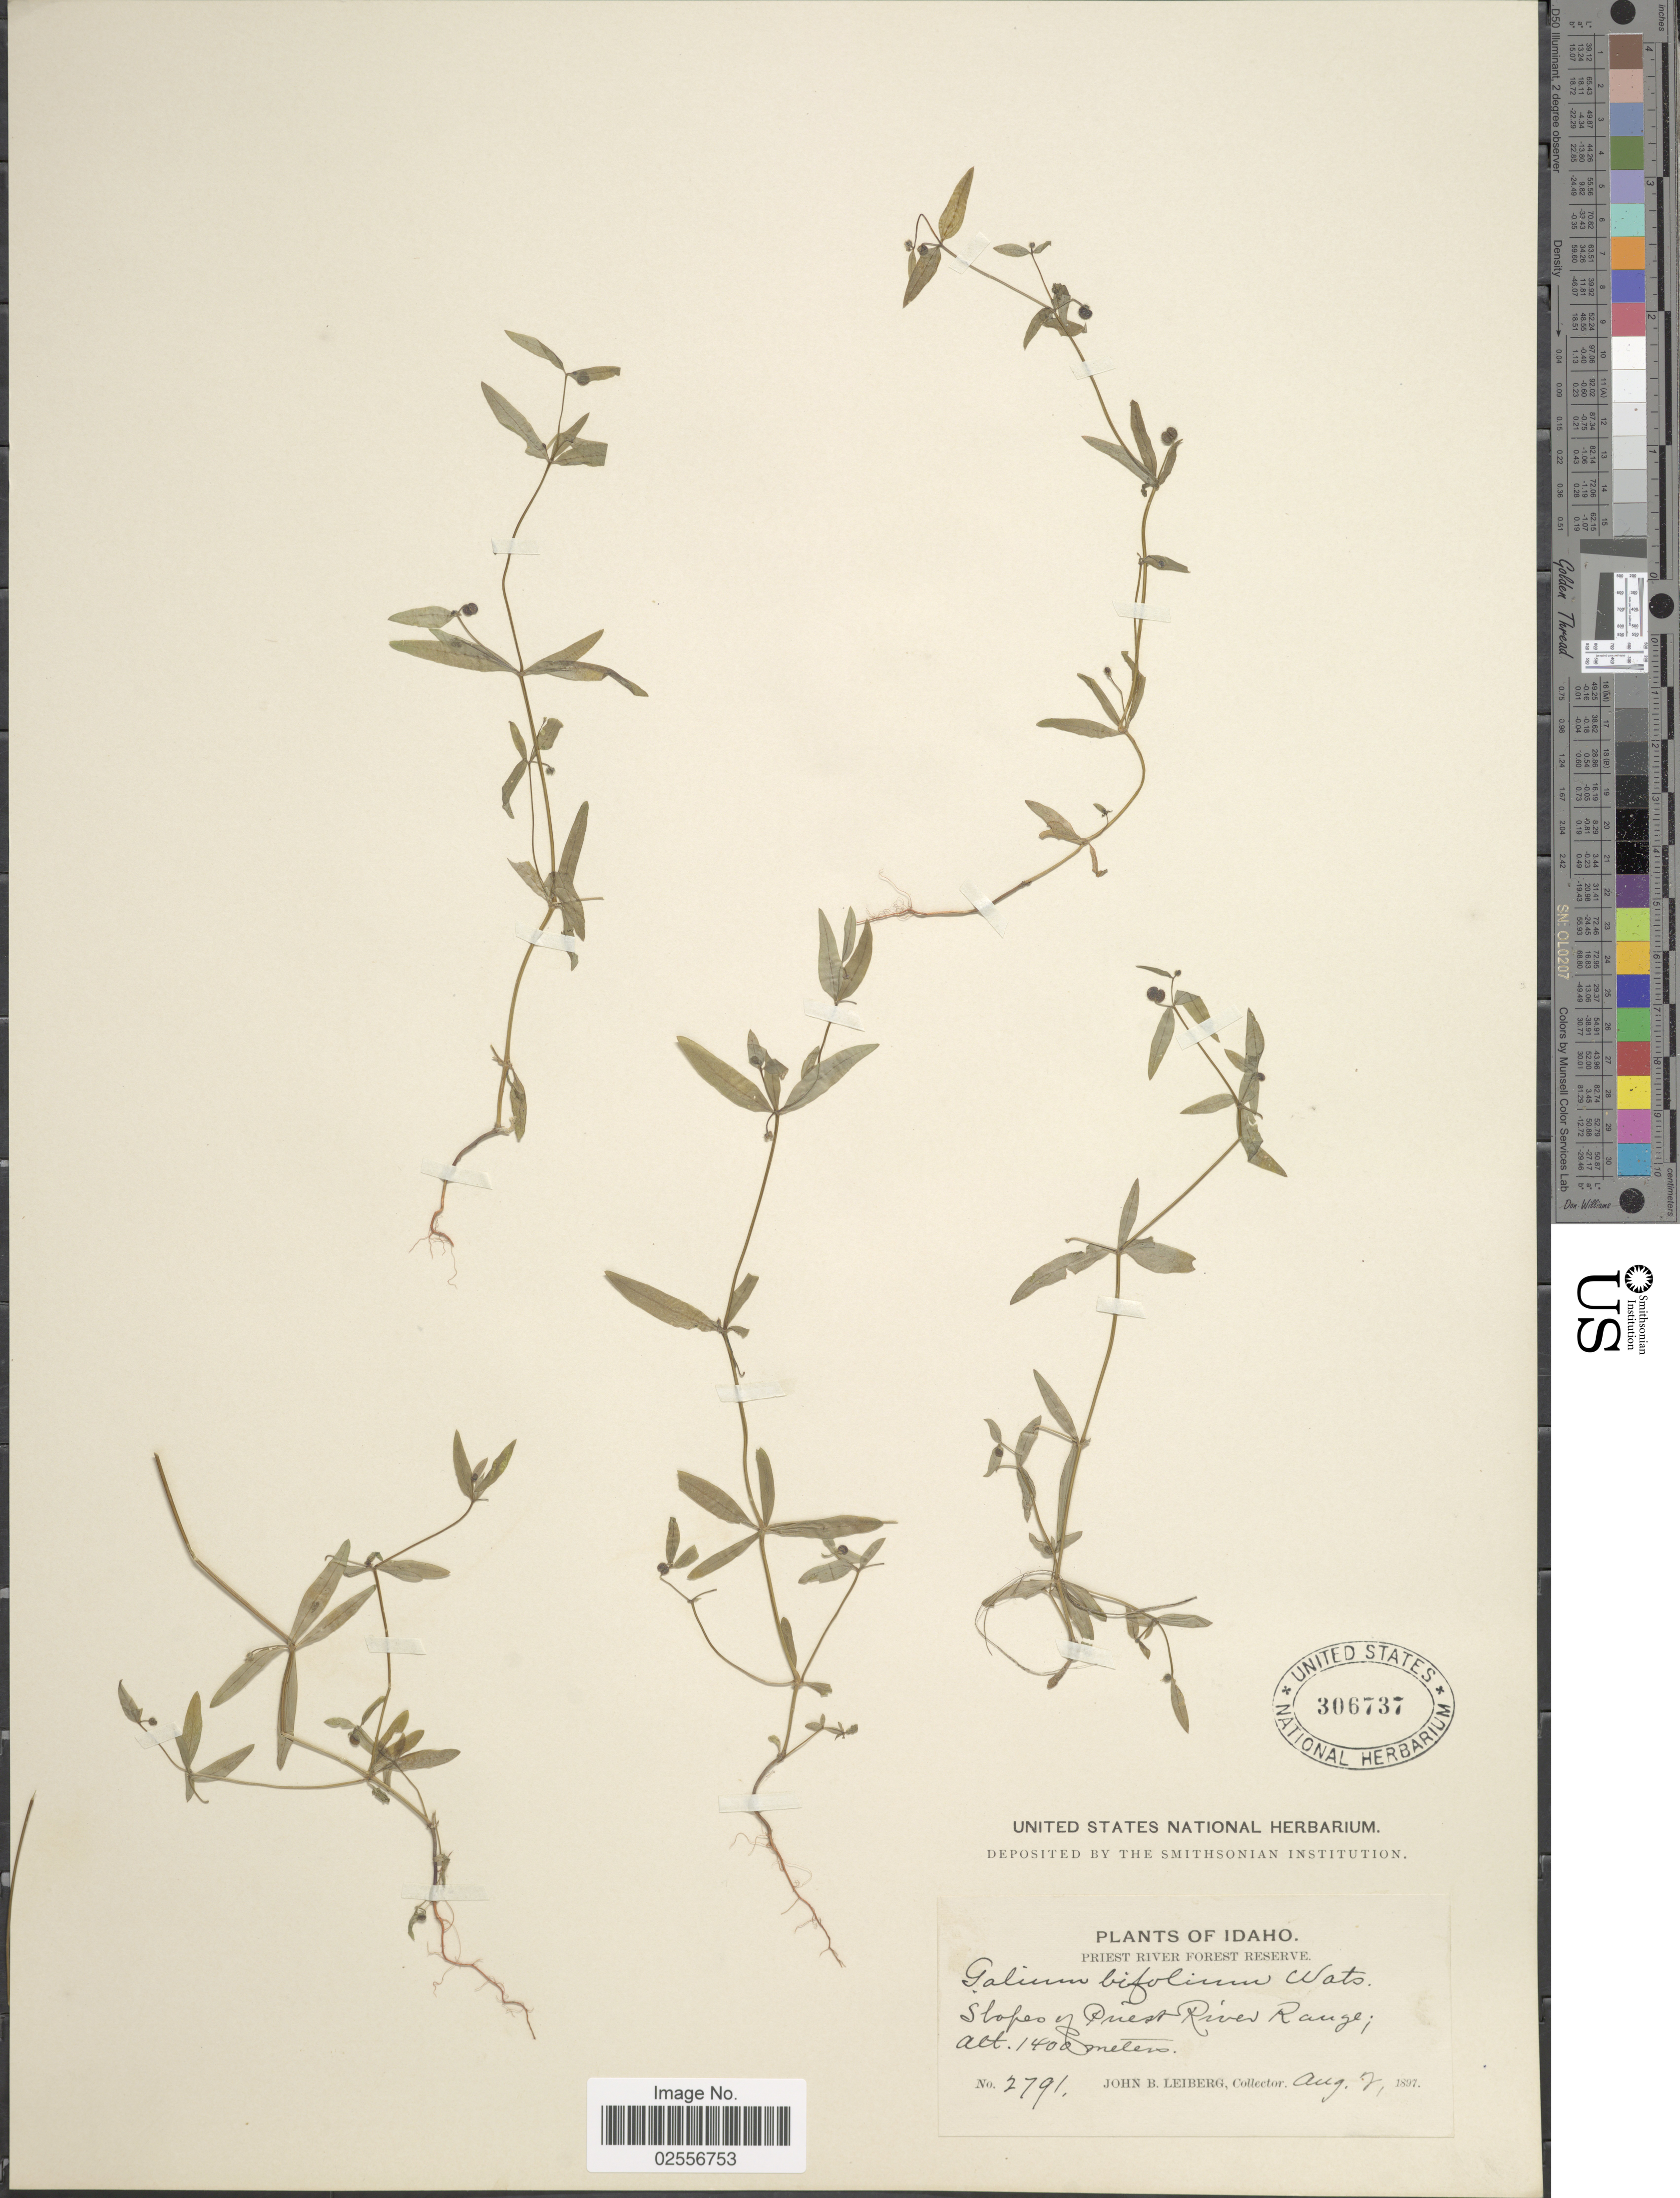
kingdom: Plantae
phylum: Tracheophyta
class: Magnoliopsida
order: Gentianales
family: Rubiaceae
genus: Galium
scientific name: Galium bifolium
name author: S. Watson in C. King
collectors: J. B. Leiberg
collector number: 2791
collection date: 1897-08-02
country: United States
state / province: Idaho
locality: Priest River Forest Reserve. Slopes of Priest River Range.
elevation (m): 1400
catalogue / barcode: US 306737